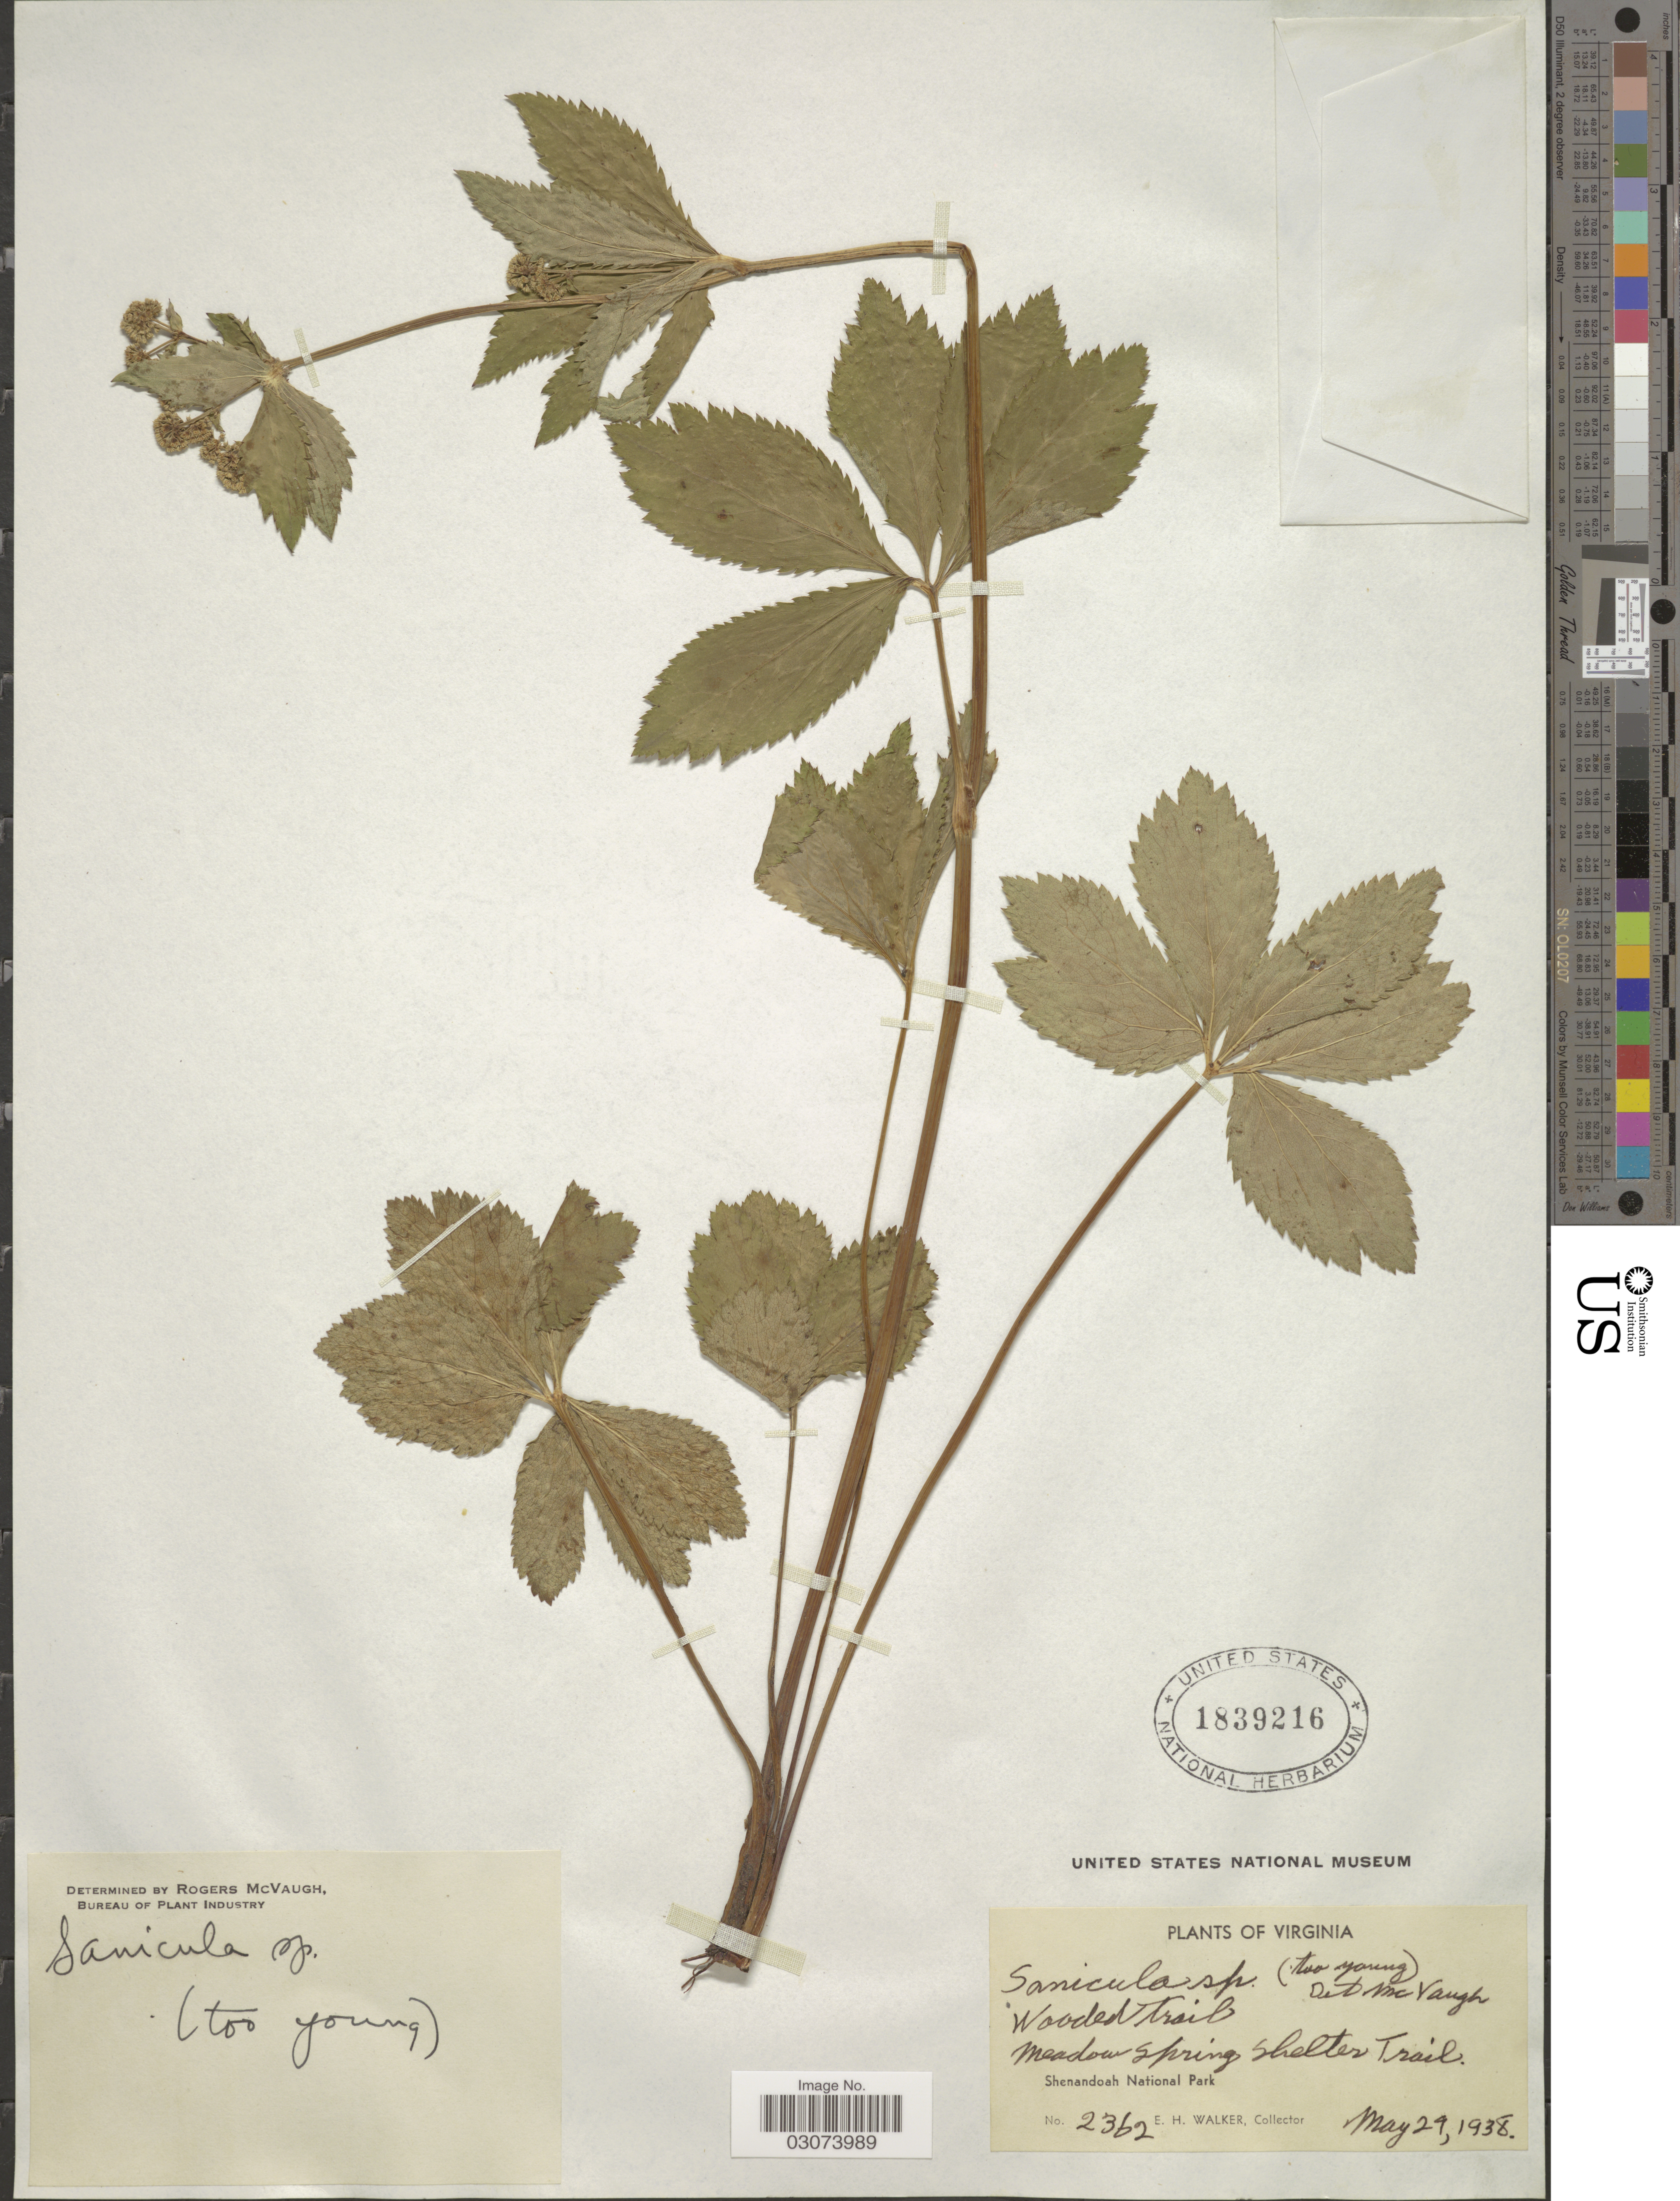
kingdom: Plantae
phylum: Tracheophyta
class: Magnoliopsida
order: Apiales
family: Apiaceae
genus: Sanicula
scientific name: Sanicula sp.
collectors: E. H. Walker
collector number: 2362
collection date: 1938-05-24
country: United States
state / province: Virginia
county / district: Rappahannock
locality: Meadow Spring Shelter Trail. Shenandoah National Park.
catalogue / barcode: US 1839216